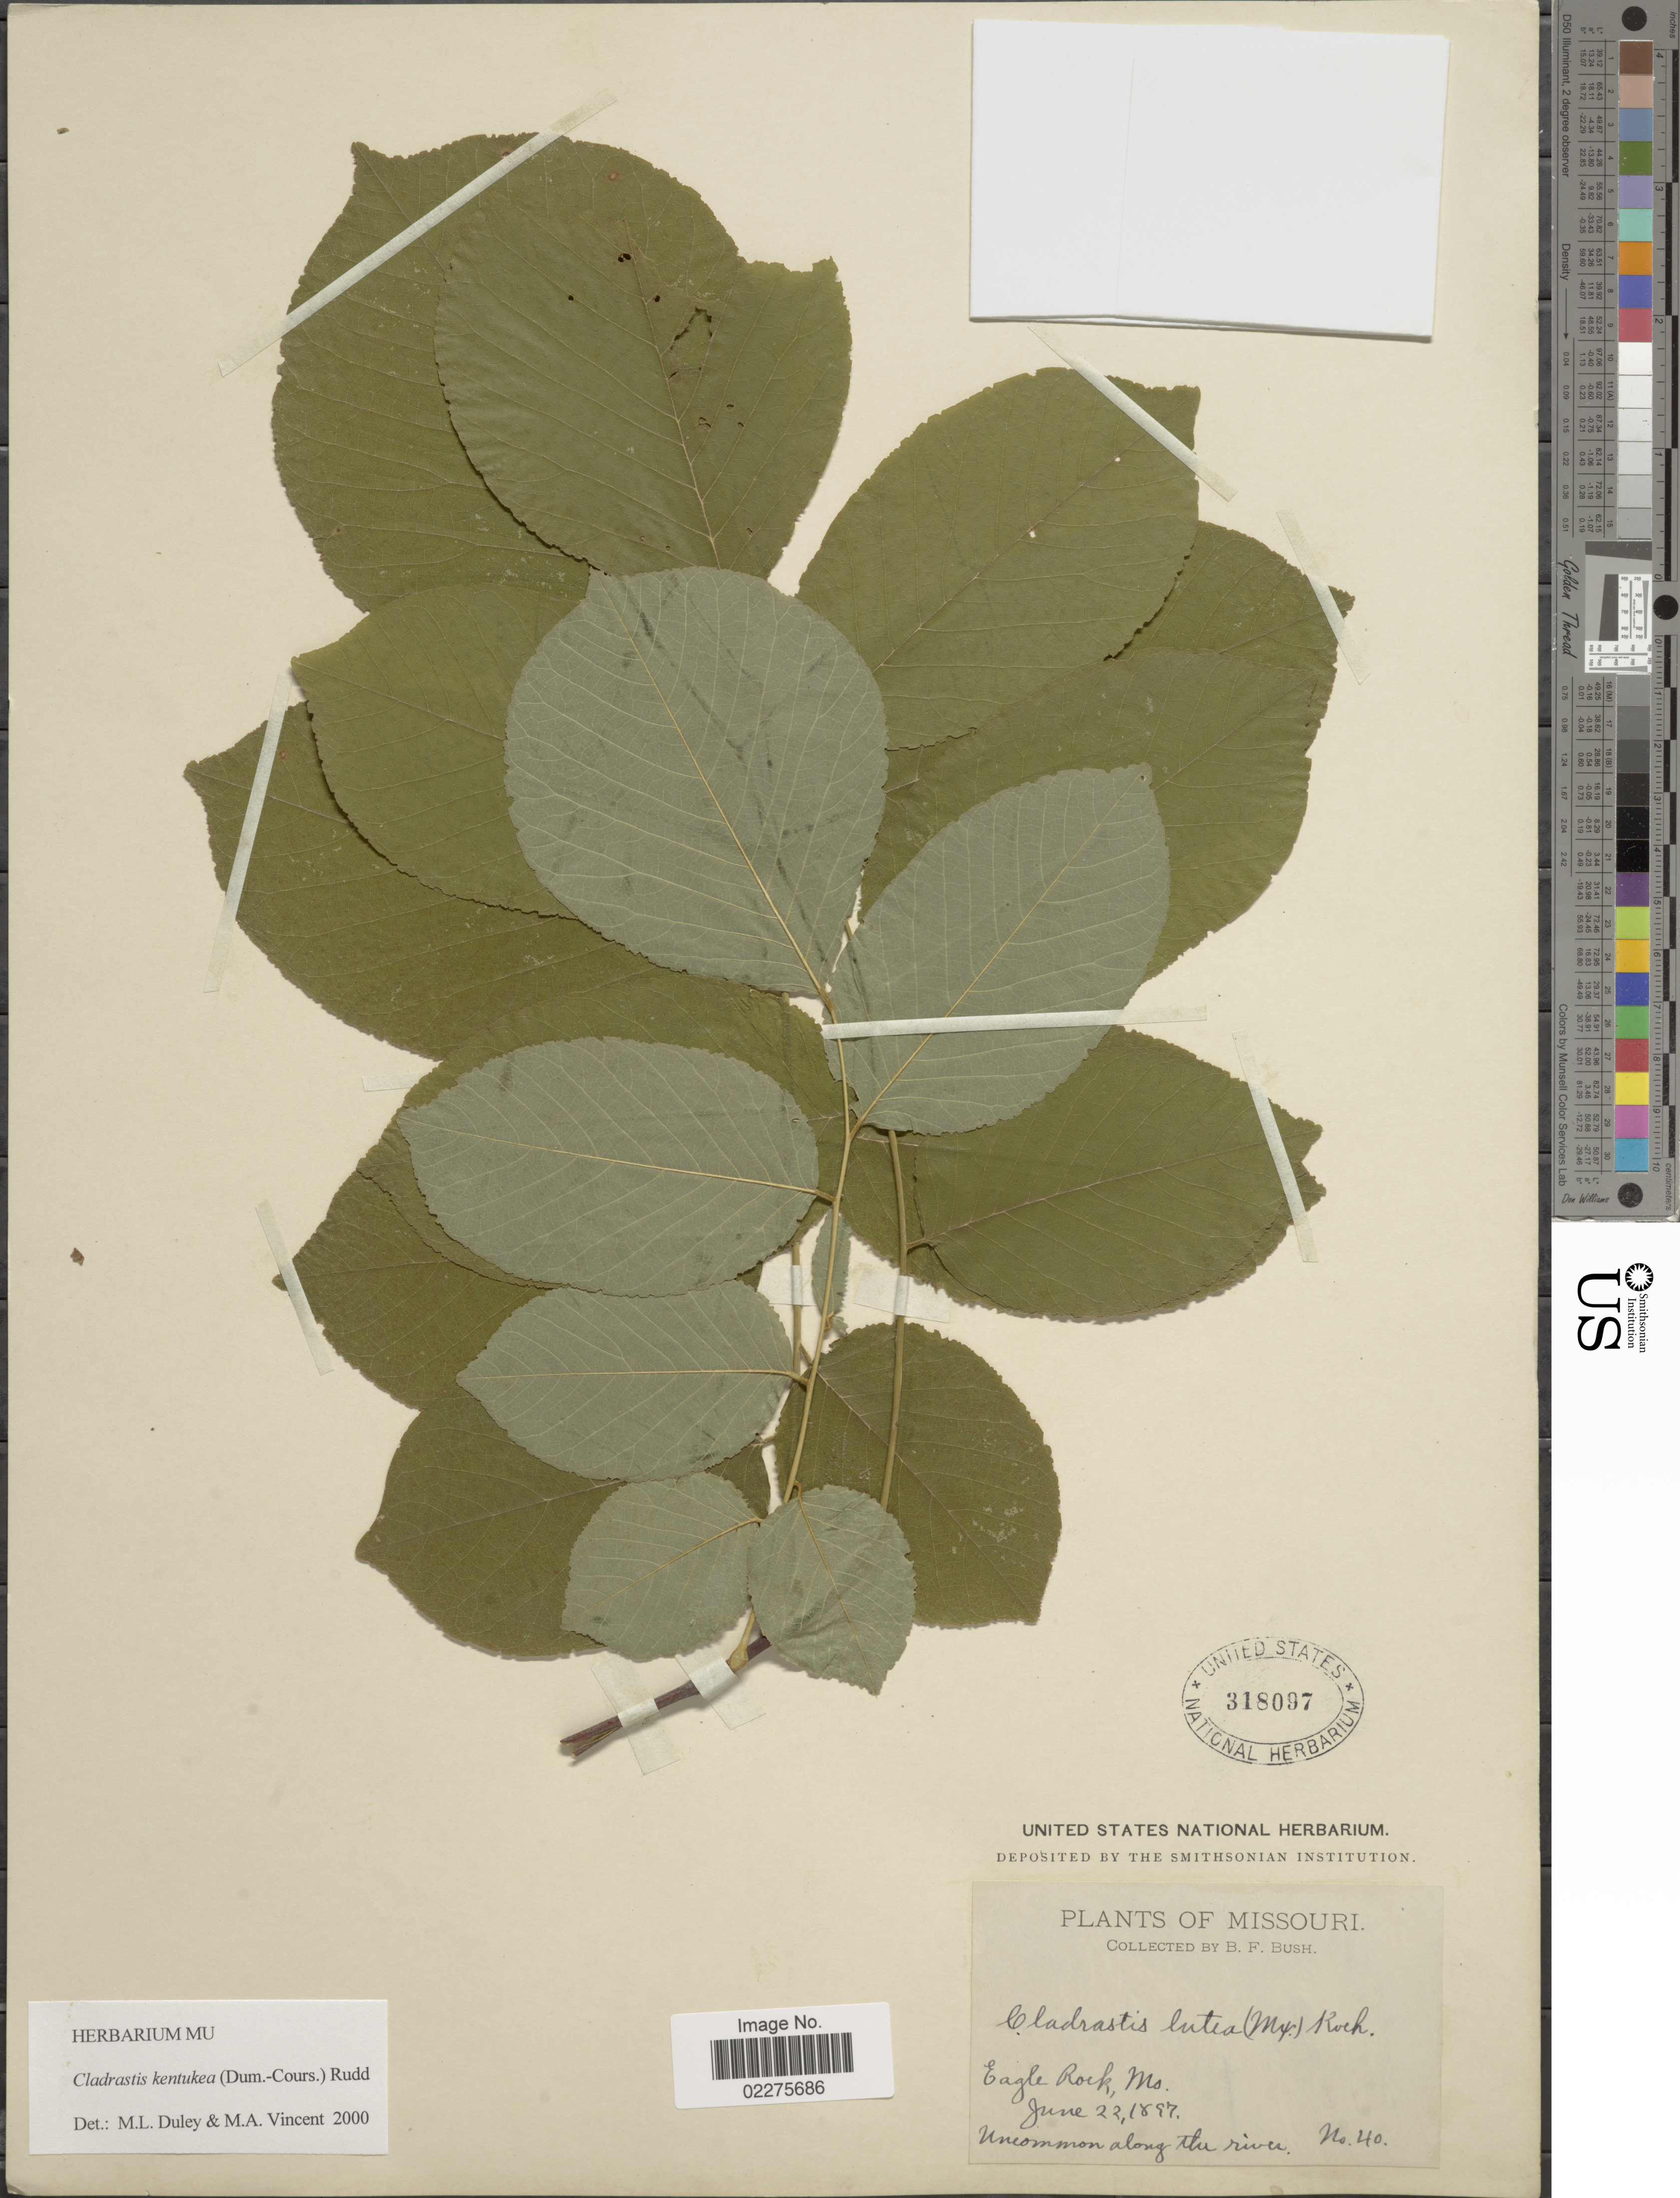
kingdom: Plantae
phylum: Tracheophyta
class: Magnoliopsida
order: Fabales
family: Fabaceae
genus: Cladrastis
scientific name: Cladrastis kentukea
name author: (Dum. Cours.) Rudd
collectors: B. F. Bush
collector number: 40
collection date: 1897-06-22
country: United States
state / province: Missouri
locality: Eagle Rock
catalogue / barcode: US 318097